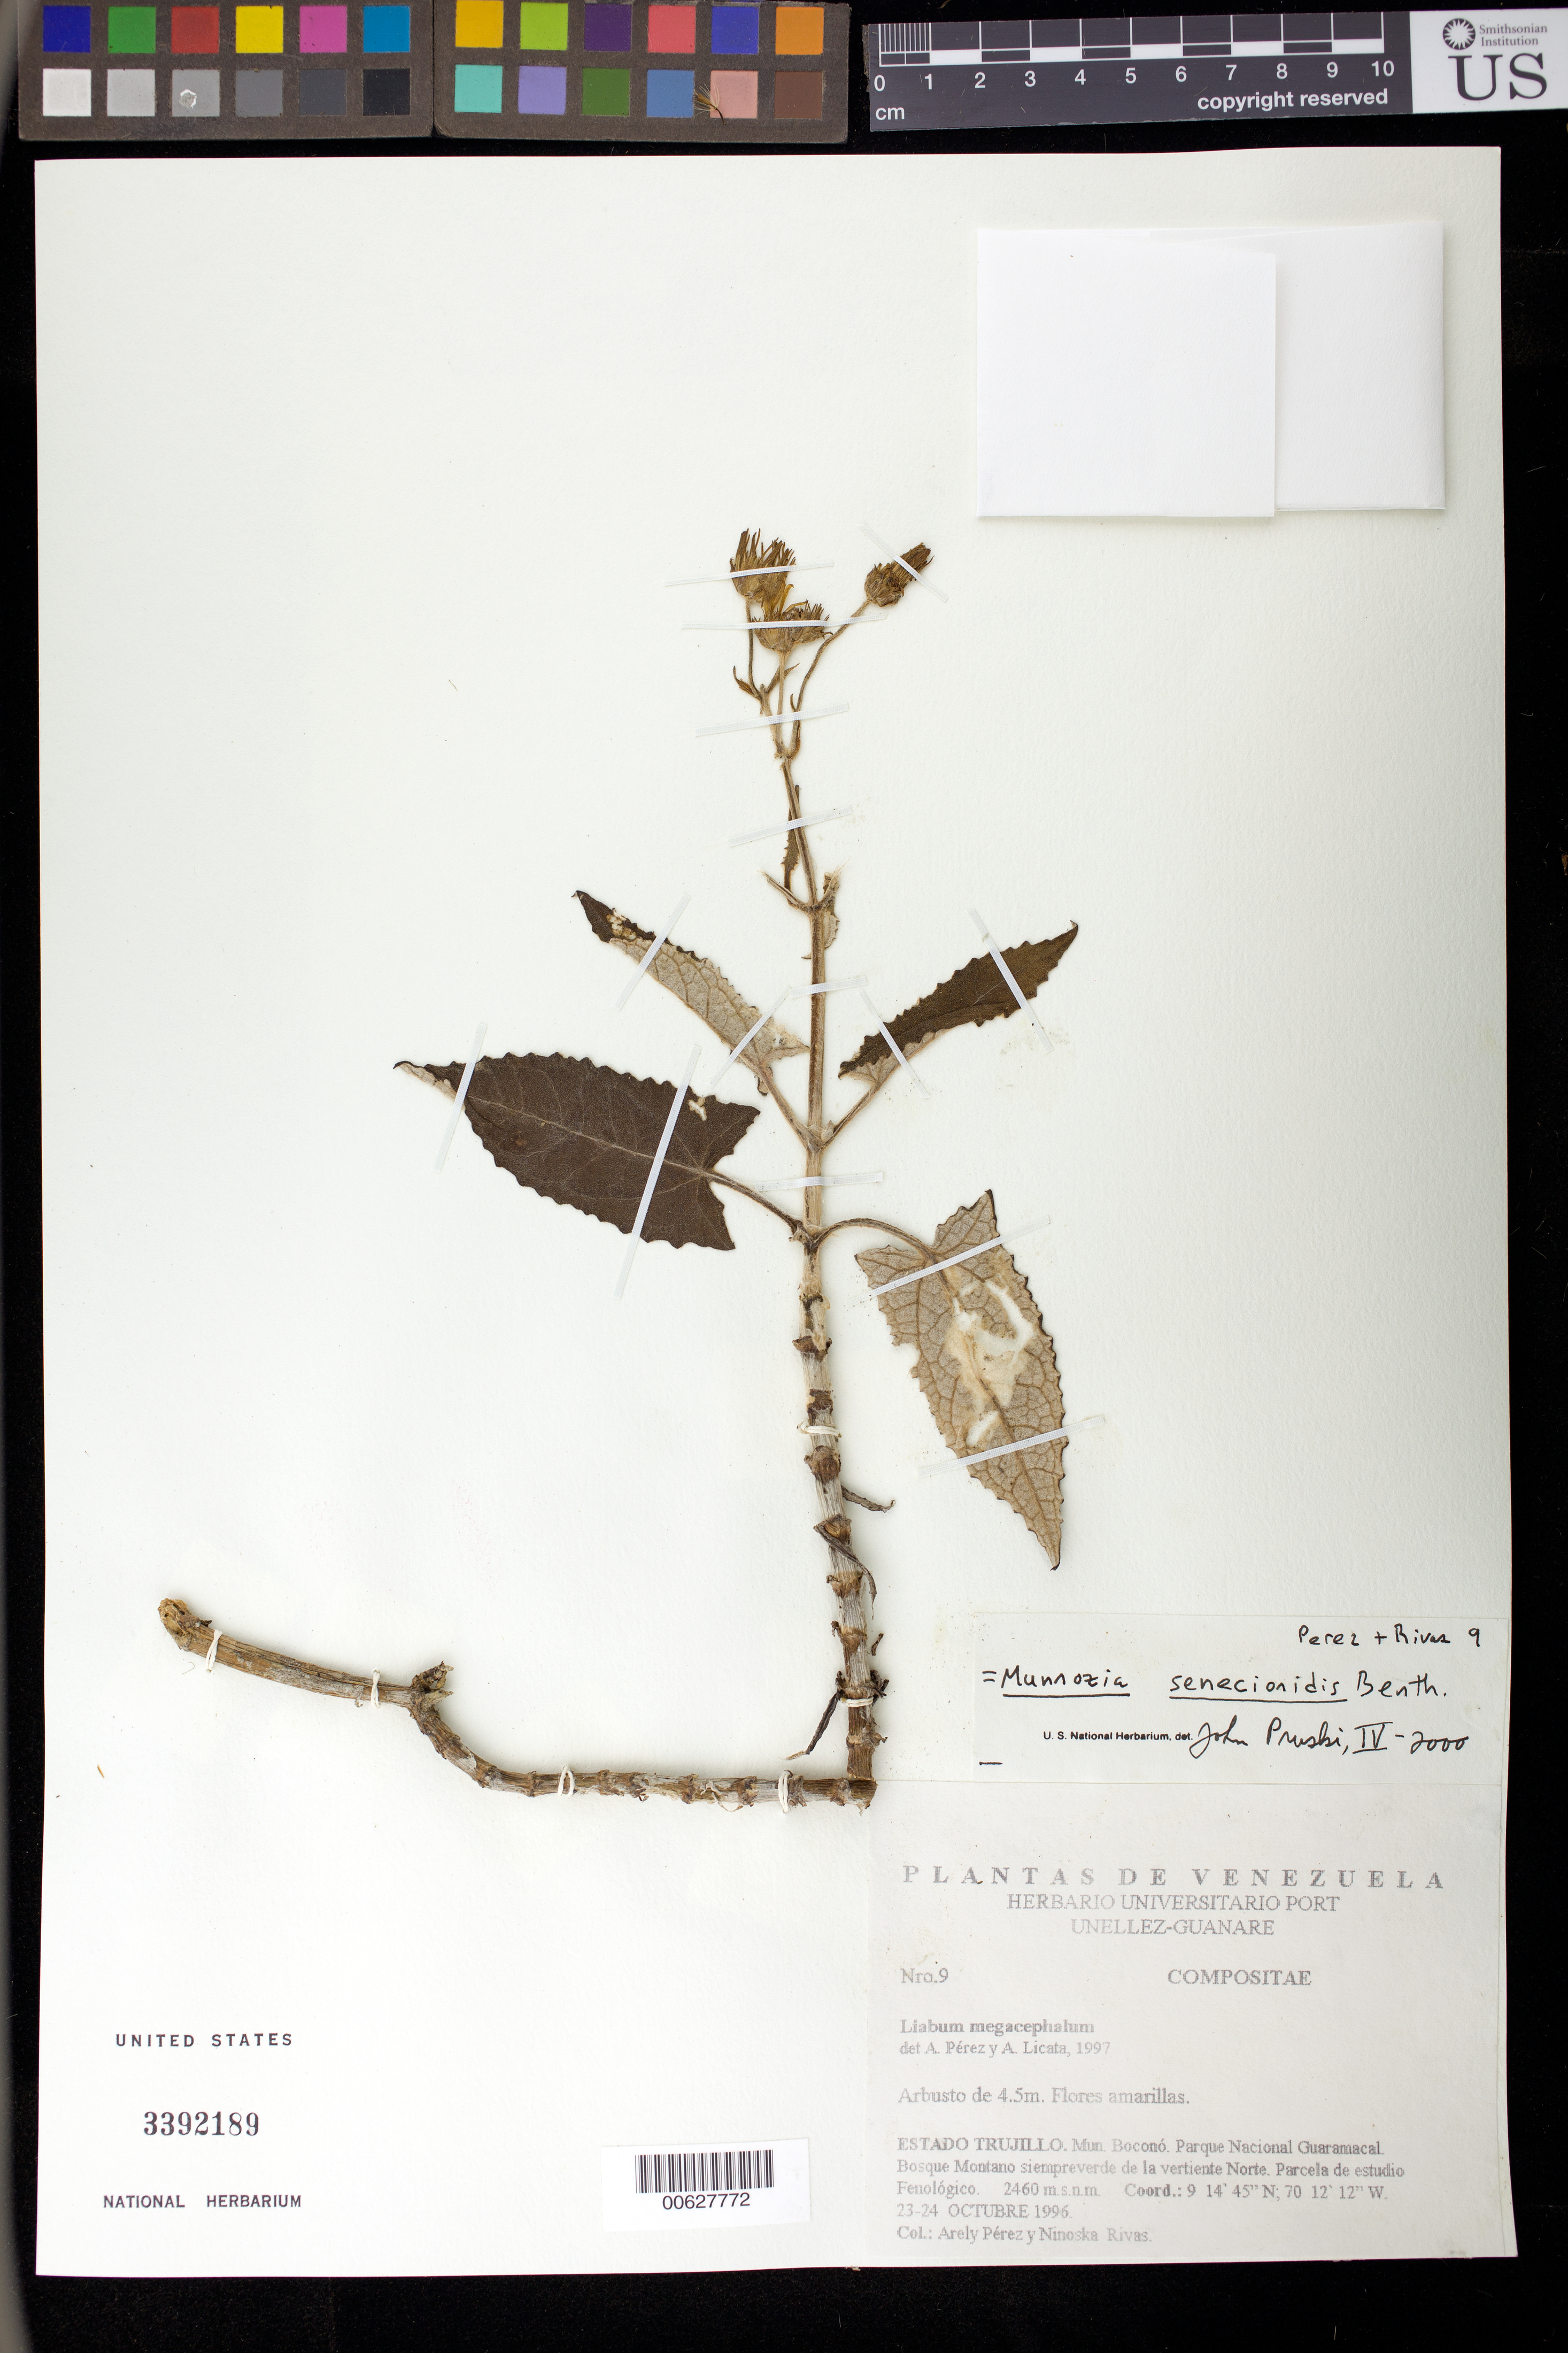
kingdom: Plantae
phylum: Tracheophyta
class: Magnoliopsida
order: Asterales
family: Asteraceae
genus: Munnozia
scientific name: Munnozia senecionidis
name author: Benth.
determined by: Pruski, J. F.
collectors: A. Pérez & N. Rivas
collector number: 9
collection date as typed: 23 Oct 1996 to 24 Oct 1996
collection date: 1996-10-23/1996-10-24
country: Venezuela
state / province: Trujillo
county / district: Boconó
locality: Parque Nacional Guaramacal, de la vertiente norte. Parcela de estudio fenológico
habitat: Bosque montano siempreverde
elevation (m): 2460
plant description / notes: PORT, US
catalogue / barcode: US 3392189